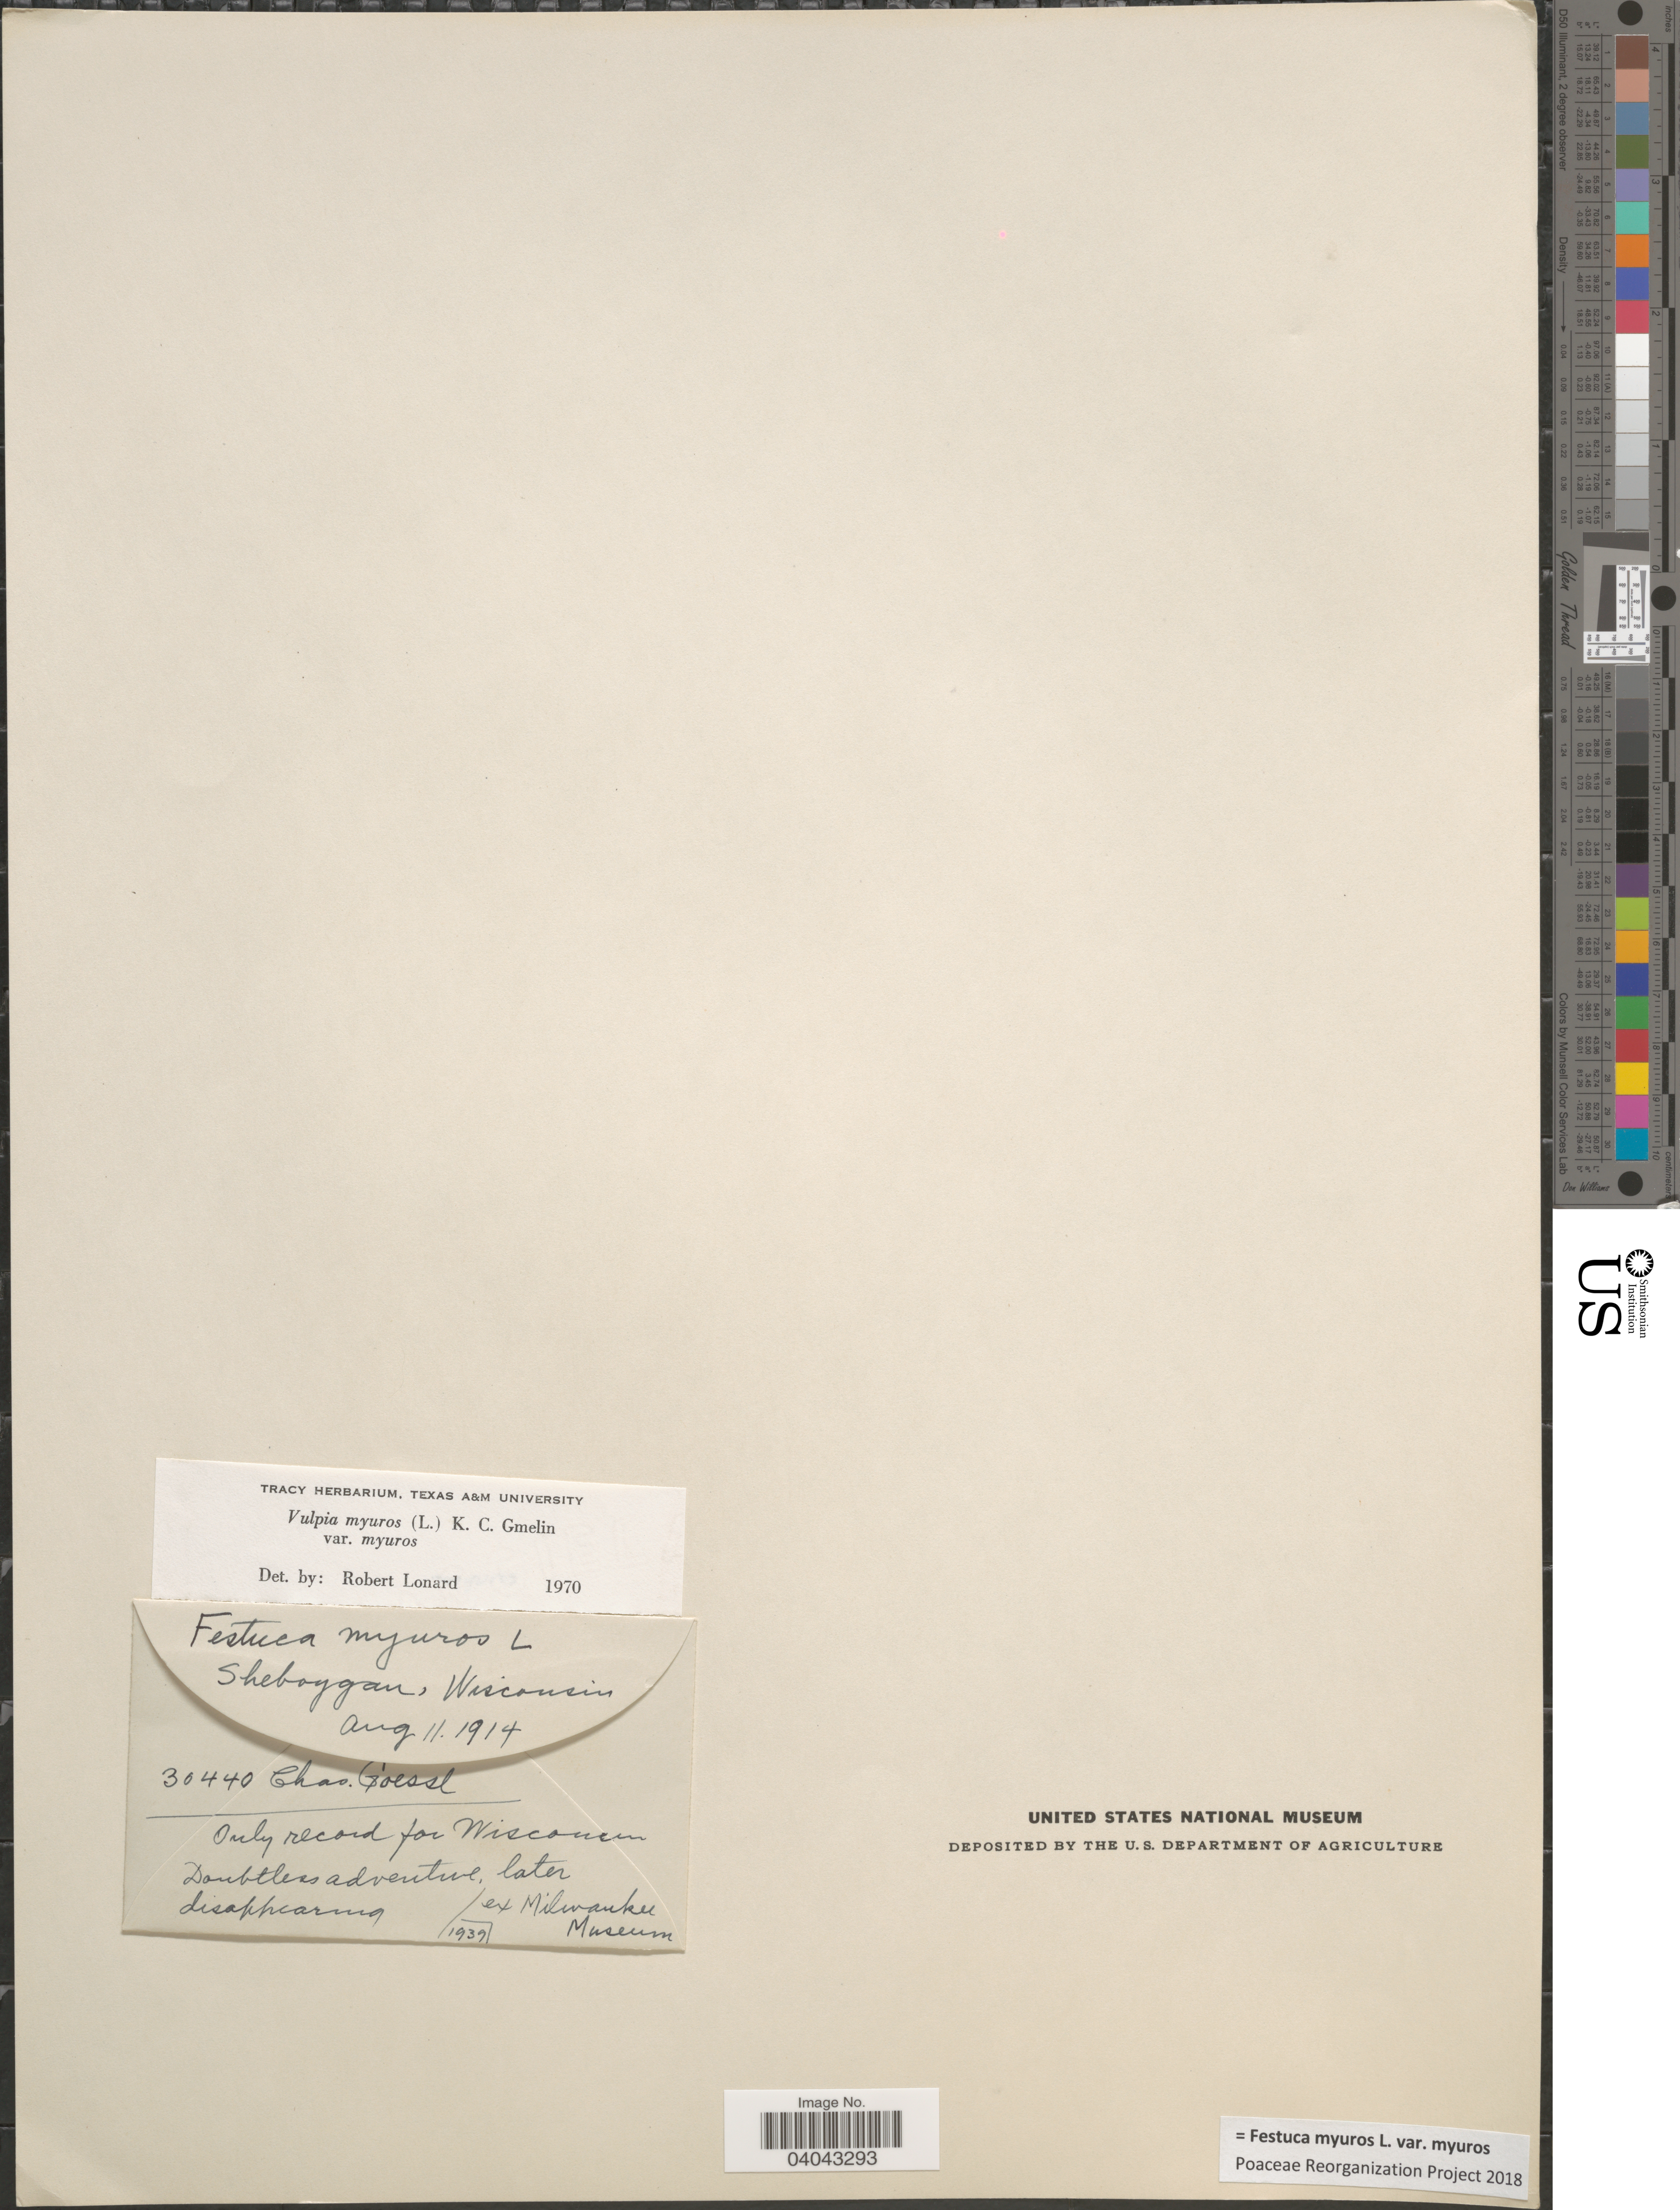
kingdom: Plantae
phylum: Tracheophyta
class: Liliopsida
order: Poales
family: Poaceae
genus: Festuca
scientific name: Festuca myuros var. myuros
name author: L.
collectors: C. Goessl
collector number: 30440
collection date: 1914-08-11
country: United States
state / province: Wisconsin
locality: Sheboygan.